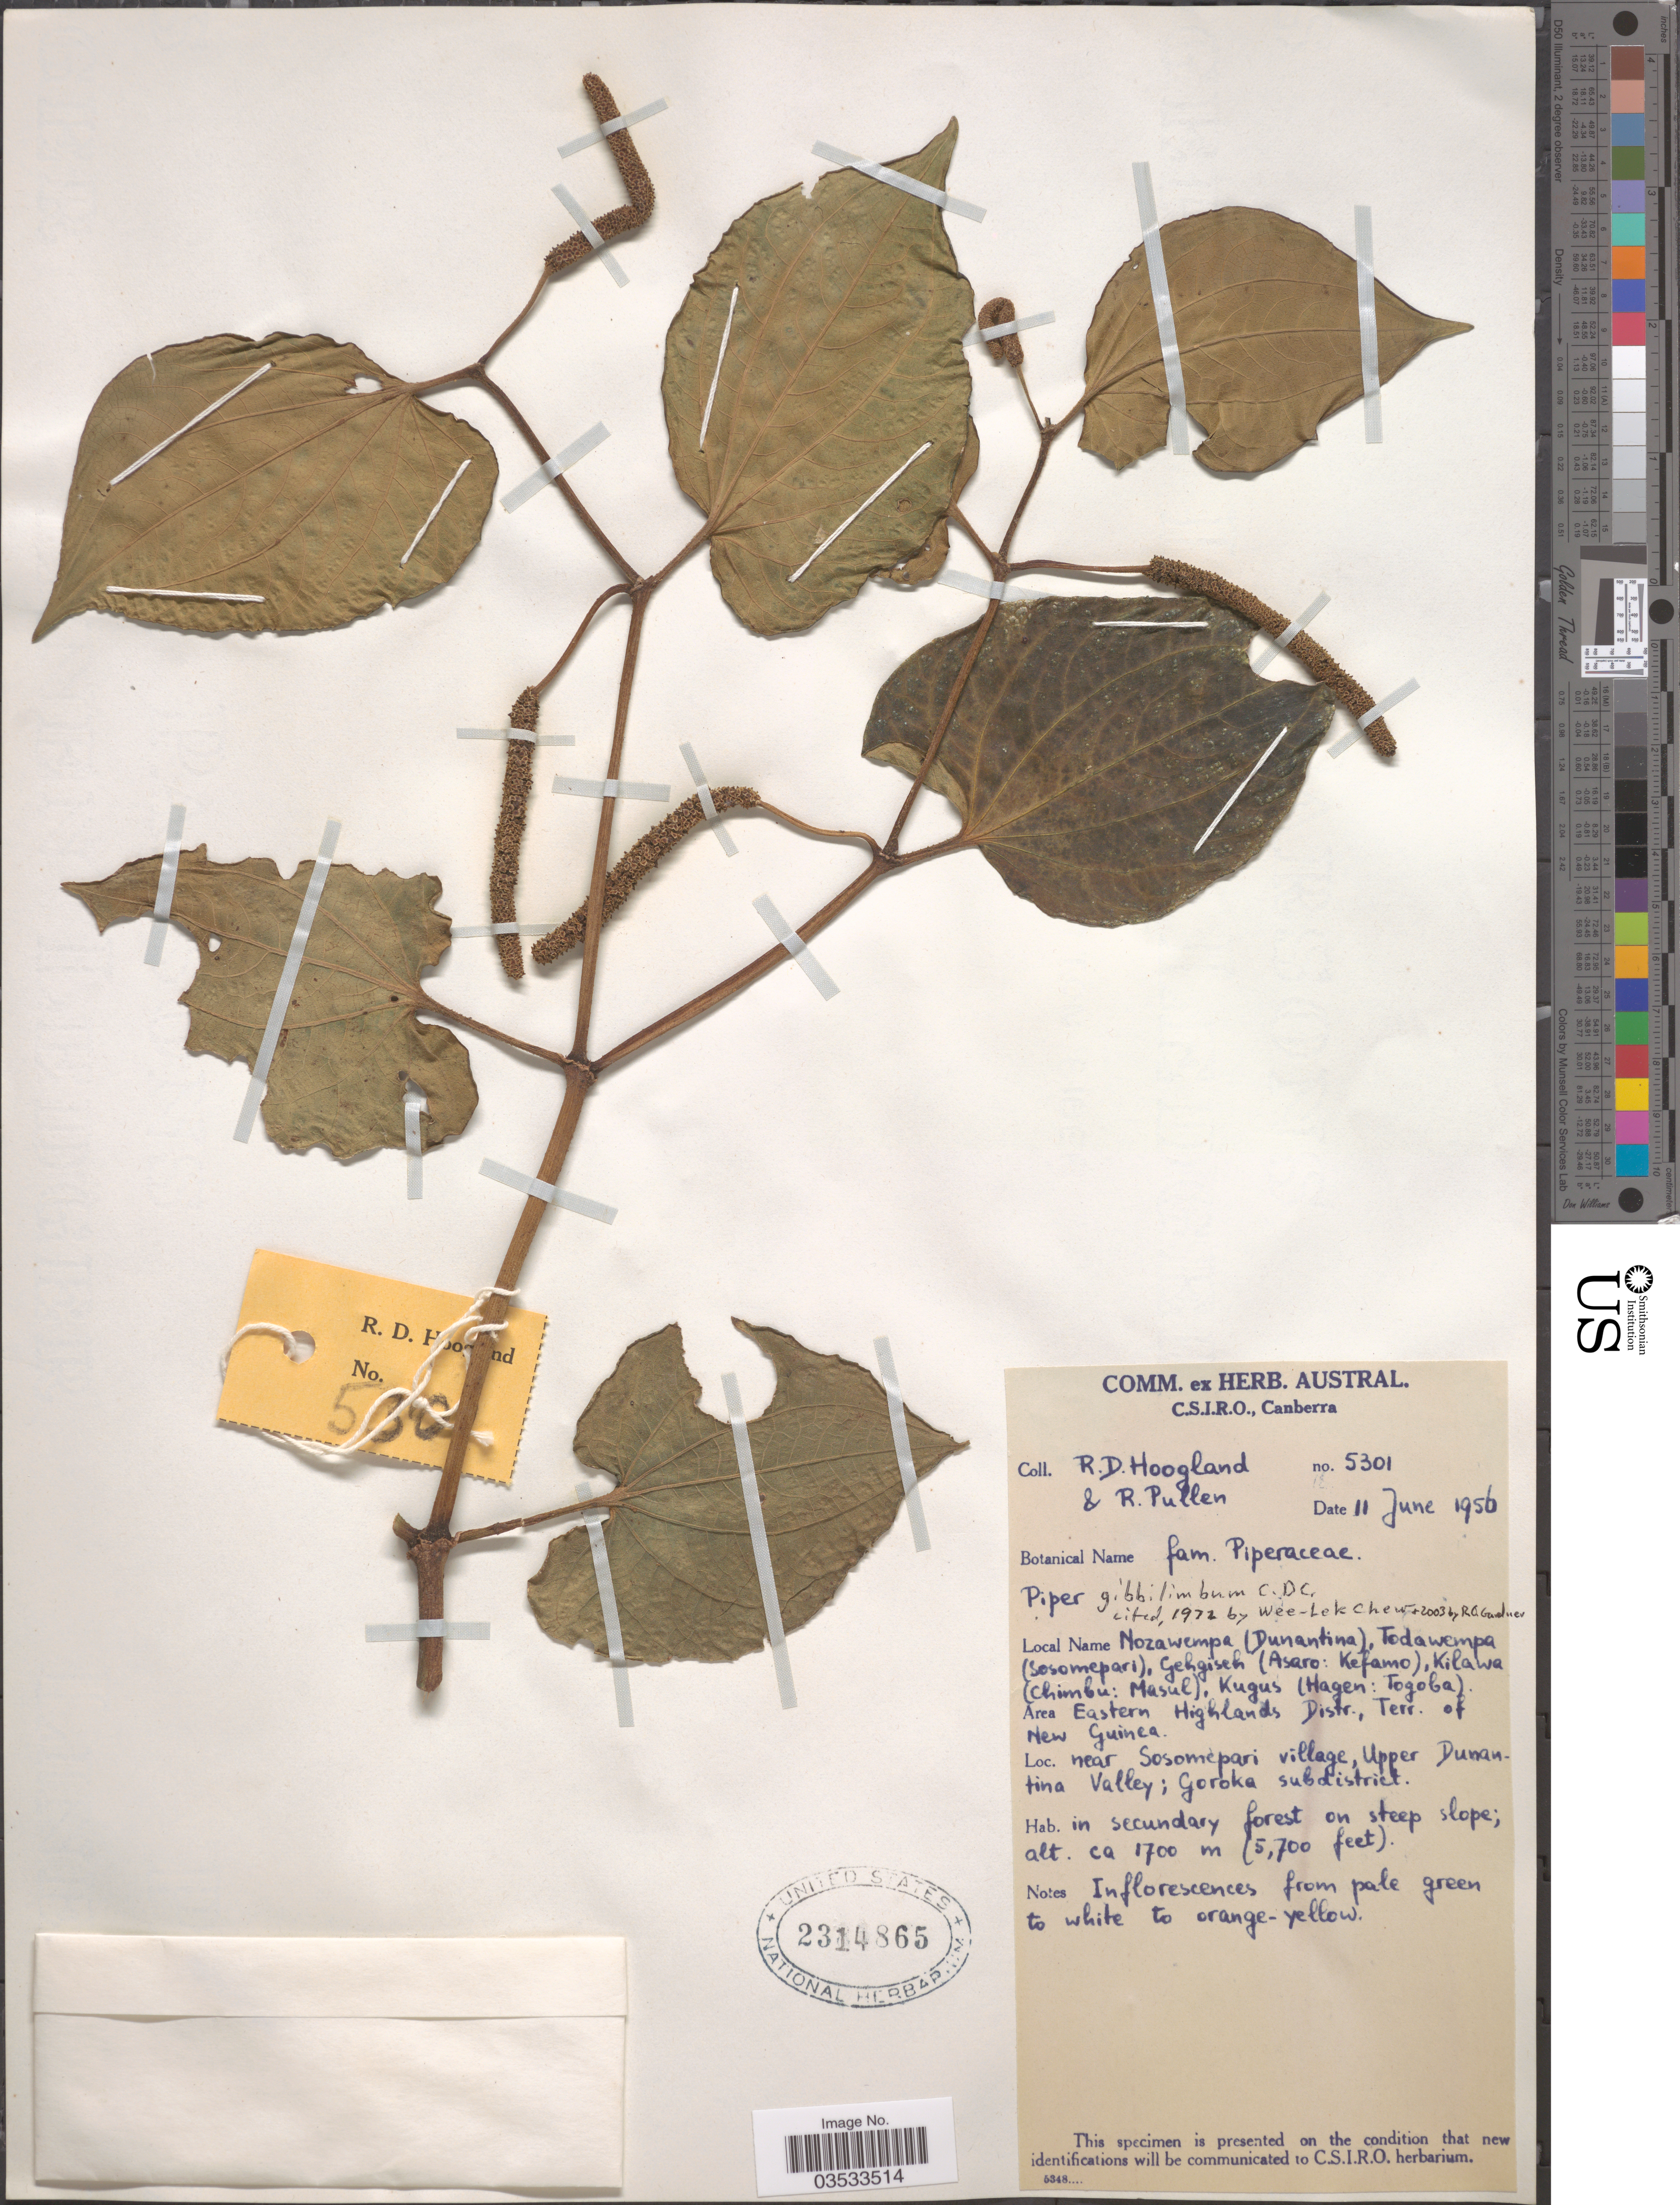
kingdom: Plantae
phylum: Tracheophyta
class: Magnoliopsida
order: Piperales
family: Piperaceae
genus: Piper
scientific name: Piper gibbilimbum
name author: C. DC.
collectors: R. D. Hoogland & R. Pullen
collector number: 5301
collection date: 1956-06-11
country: Papua New Guinea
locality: Area Eastern Highlands Distr., Terr. of New Guinea. Near Sosomepari village, Upper Dunantina valley; Goroka subdistrict.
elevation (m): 1700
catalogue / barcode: US 2314865